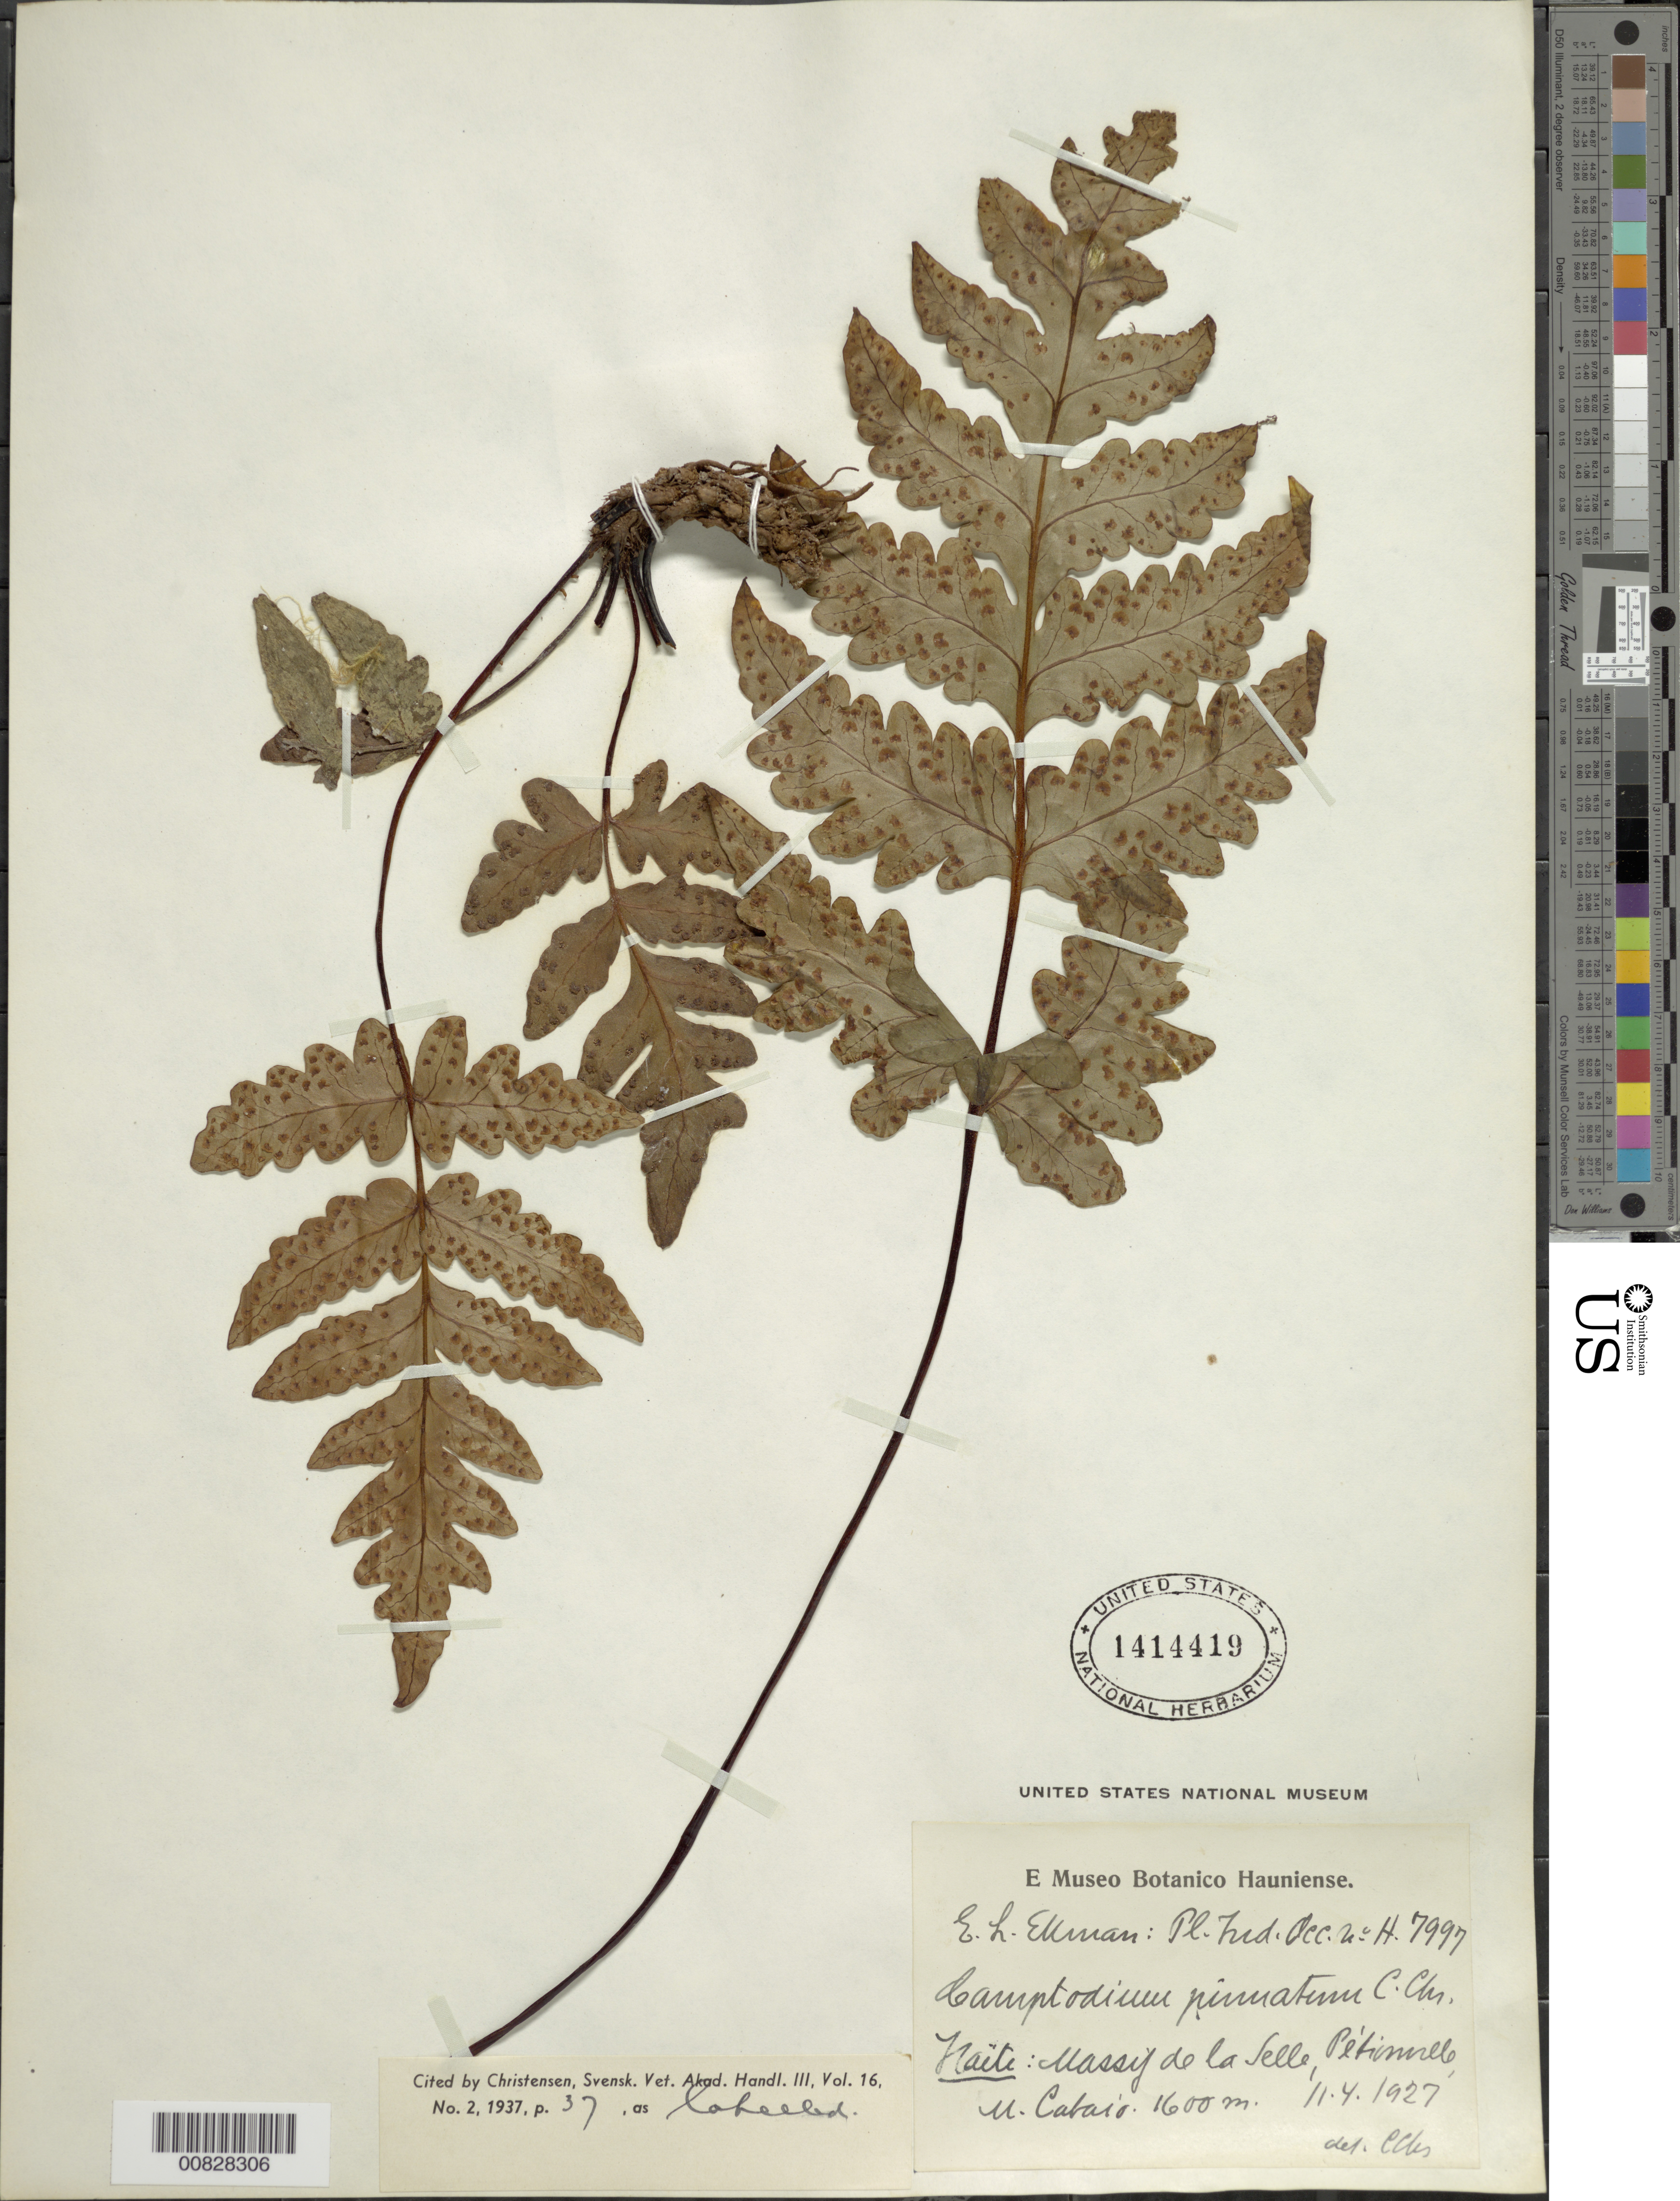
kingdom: Plantae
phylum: Tracheophyta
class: Polypodiopsida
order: Polypodiales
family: Tectariaceae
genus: Tectaria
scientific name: Tectaria pedata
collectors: E. L. Ekman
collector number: H 7997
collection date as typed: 11 Apr 1927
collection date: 1927-04-11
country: Haiti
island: Hispaniola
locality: Massif de la Selle, Pétionville, M. Cabaio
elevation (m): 1600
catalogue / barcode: US 1414419